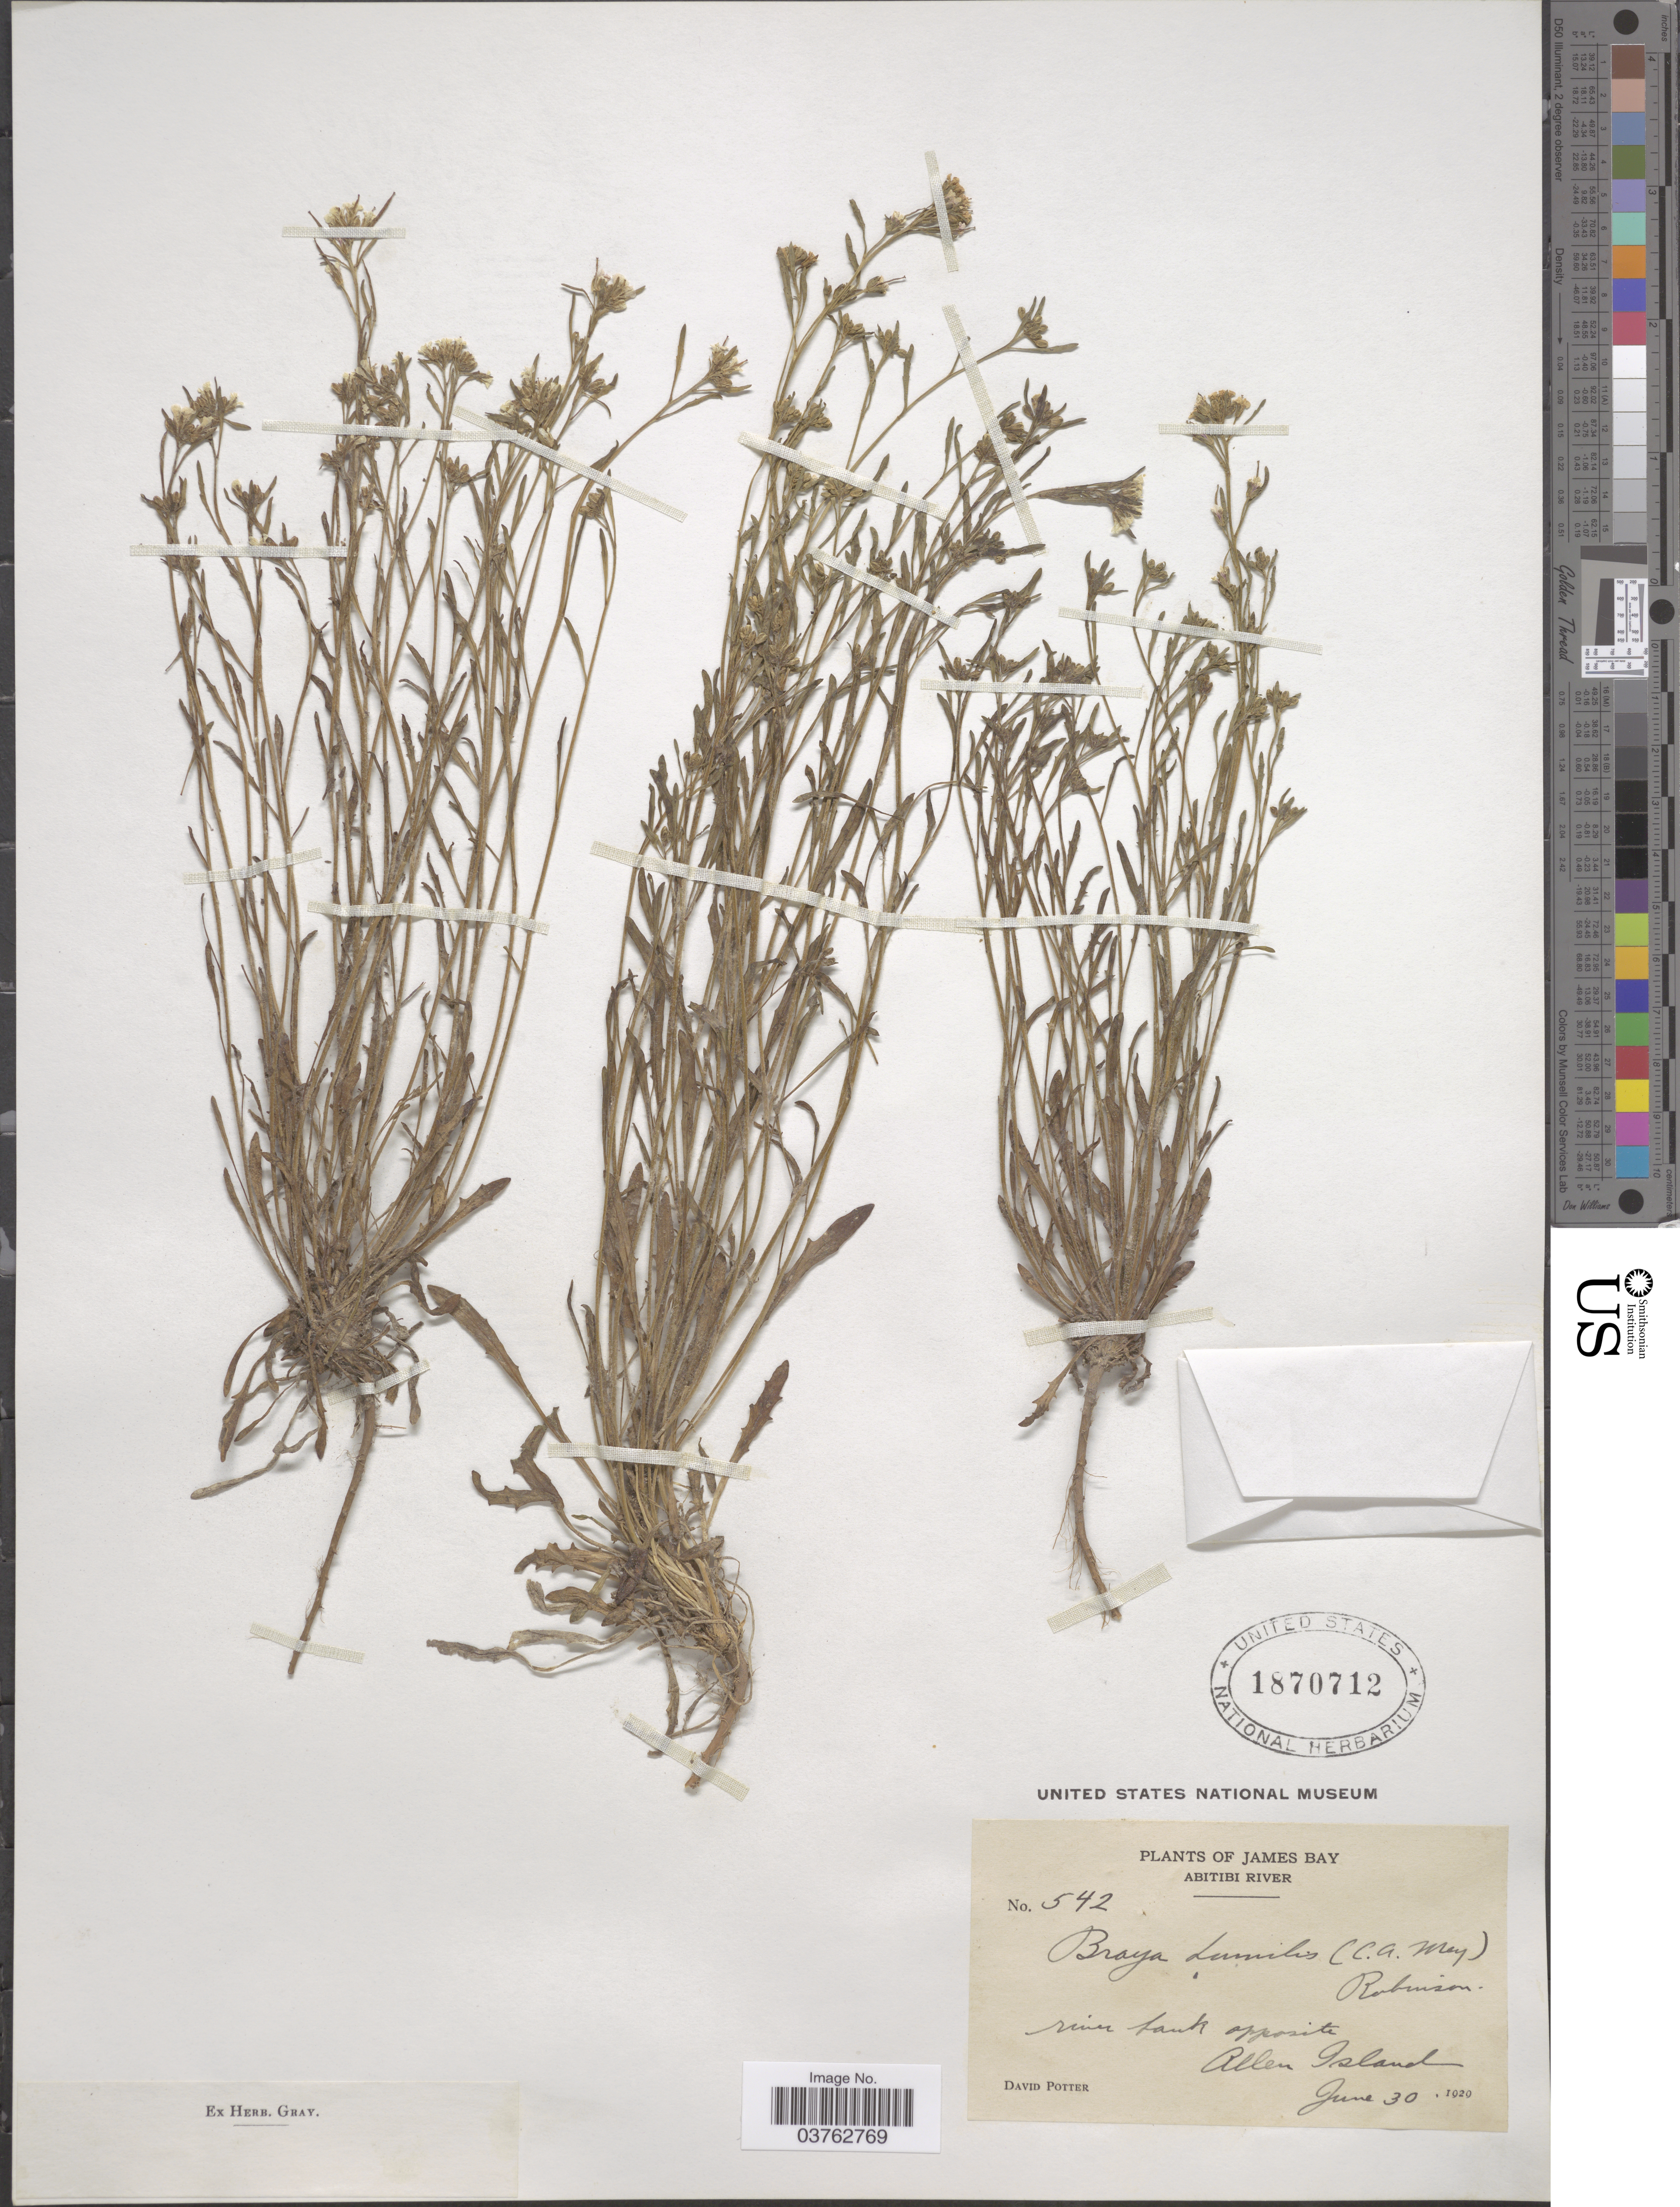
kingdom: Plantae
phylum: Tracheophyta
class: Magnoliopsida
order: Brassicales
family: Brassicaceae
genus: Braya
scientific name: Braya humilis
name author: (C.A. Mey.) B.L. Rob.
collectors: D. Potter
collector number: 542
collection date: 1929-06-30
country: Canada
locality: James Bay. Abitibi River. River bank opposite Allen Island.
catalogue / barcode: US 1870712